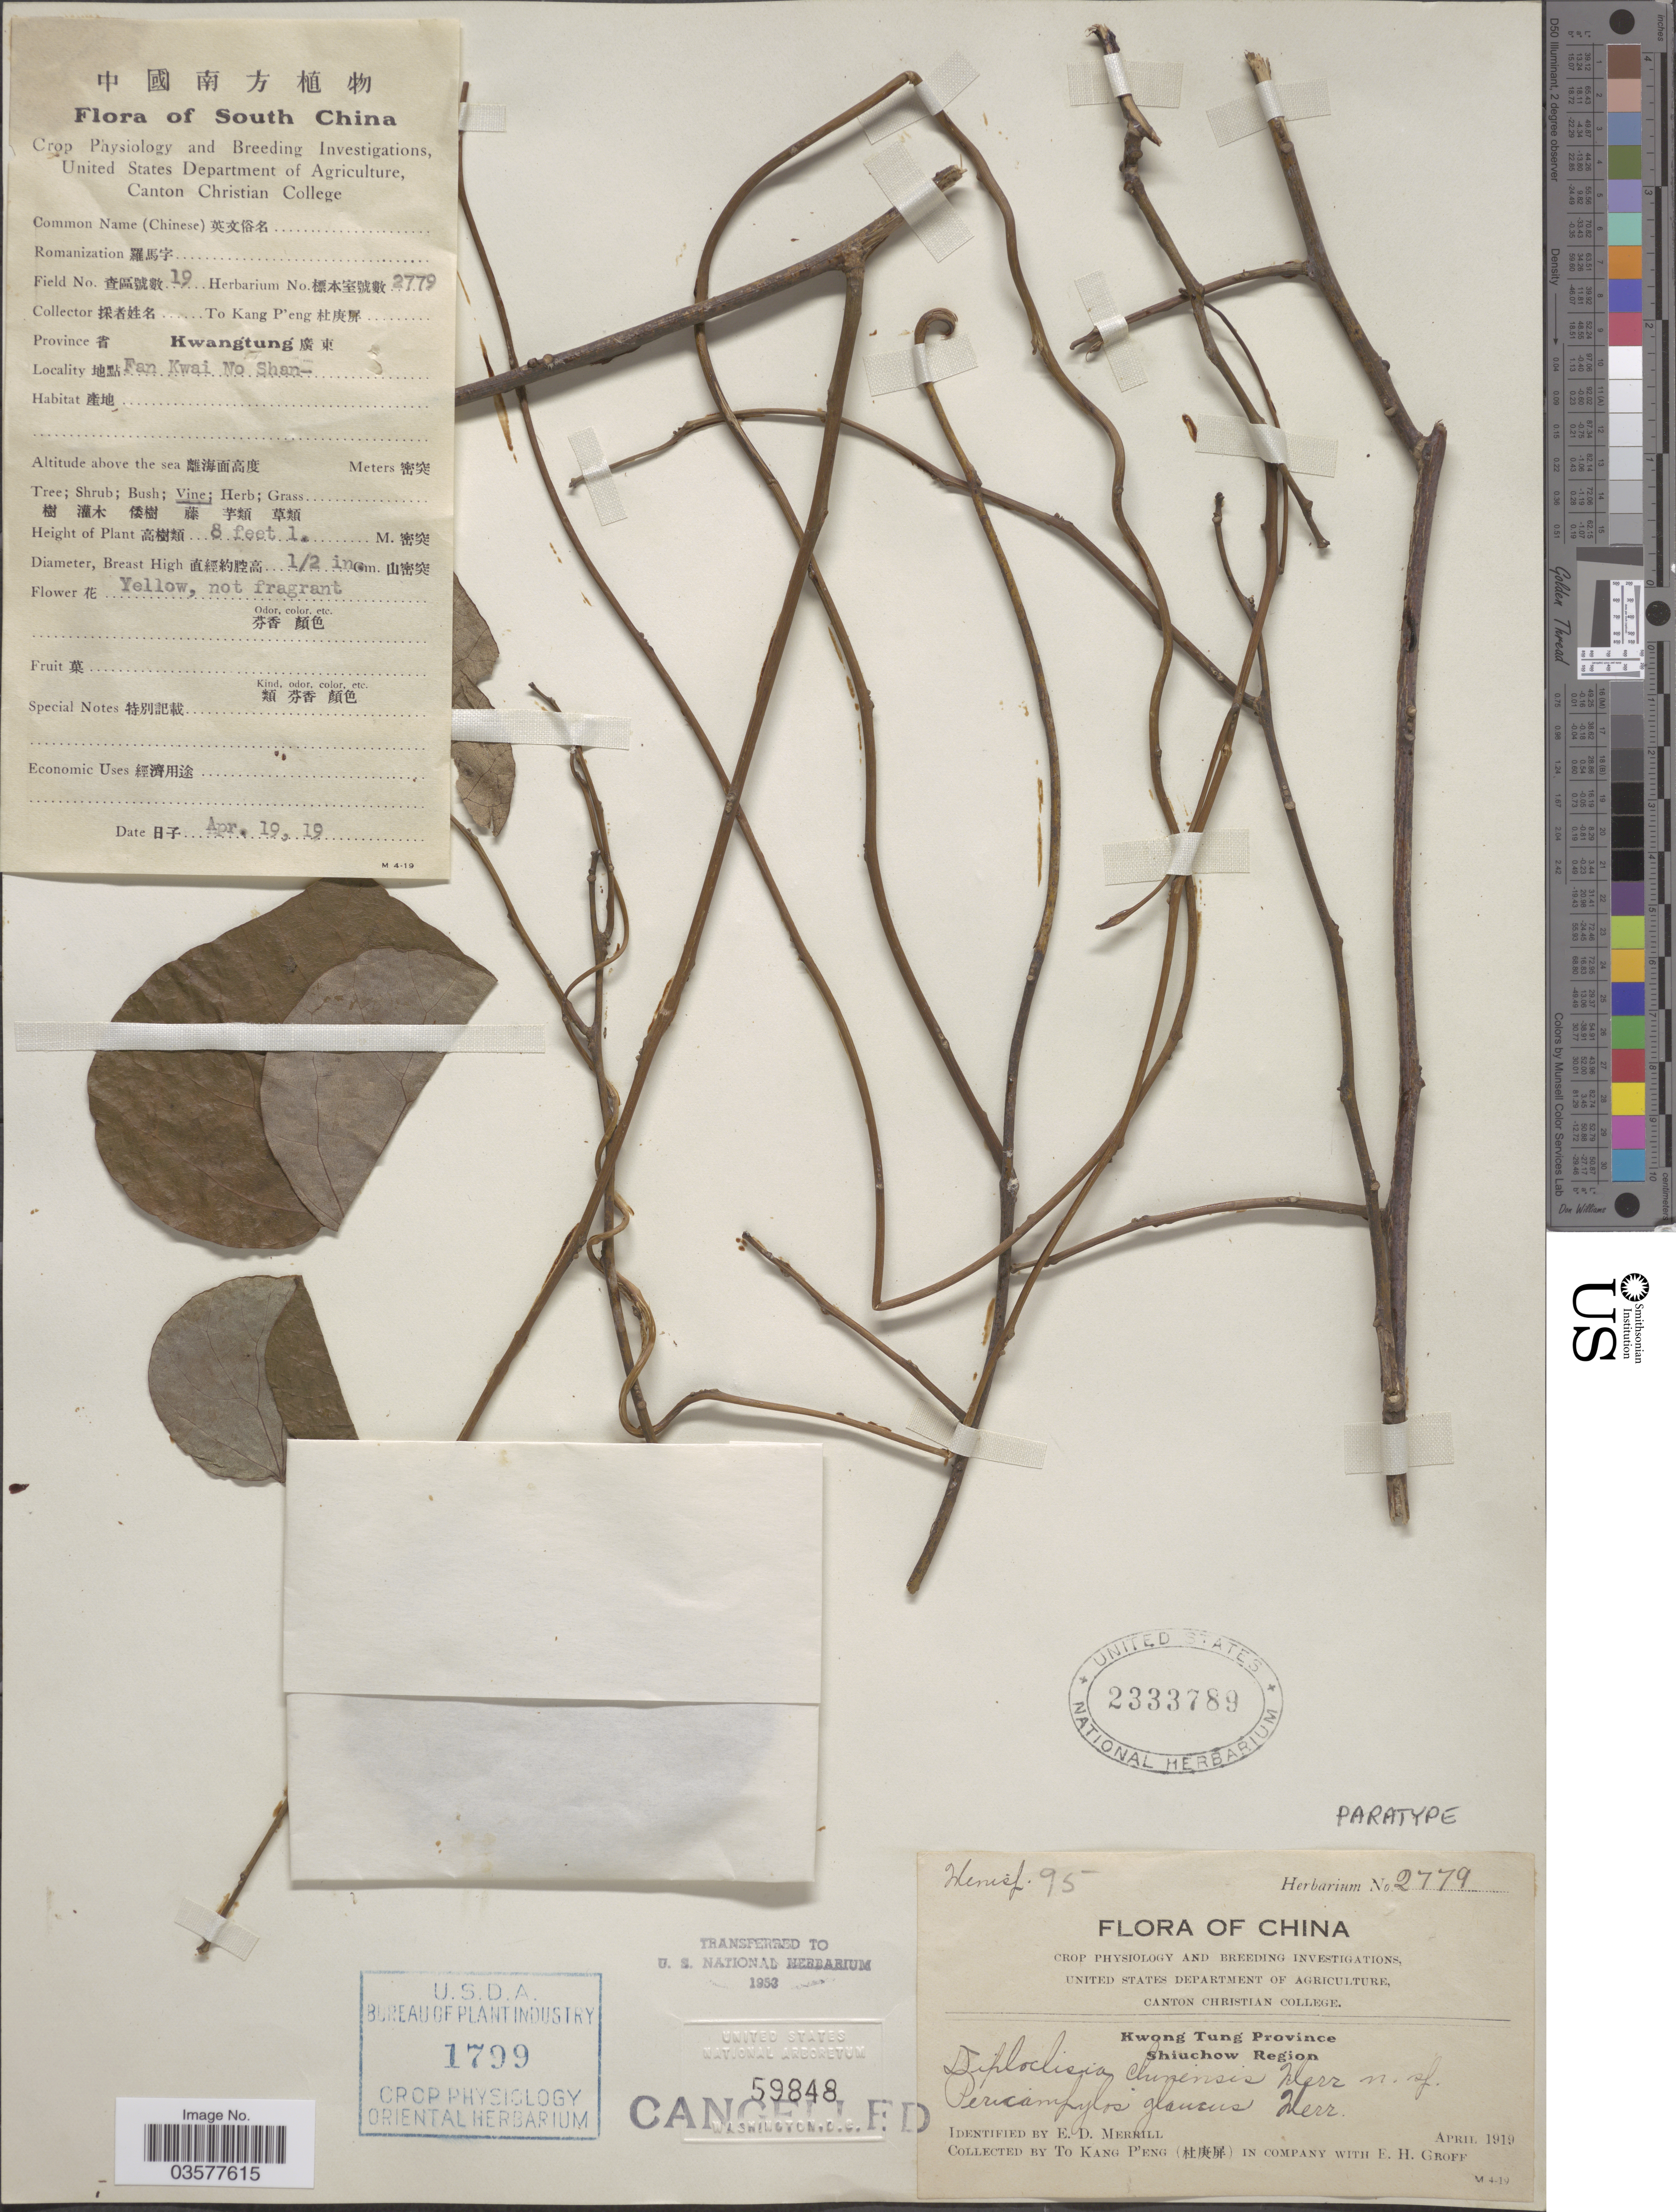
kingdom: Plantae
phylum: Tracheophyta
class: Magnoliopsida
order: Ranunculales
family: Menispermaceae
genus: Diploclisia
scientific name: Diploclisia chinensis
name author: Merr.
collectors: To Kang P'eng & E. Groff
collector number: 2779/19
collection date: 1919-04-19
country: China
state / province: Guangdong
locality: Kwong Tung Province. Shiuchow Region. South China. Fan Kwai No Shan.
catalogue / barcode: US 2333789